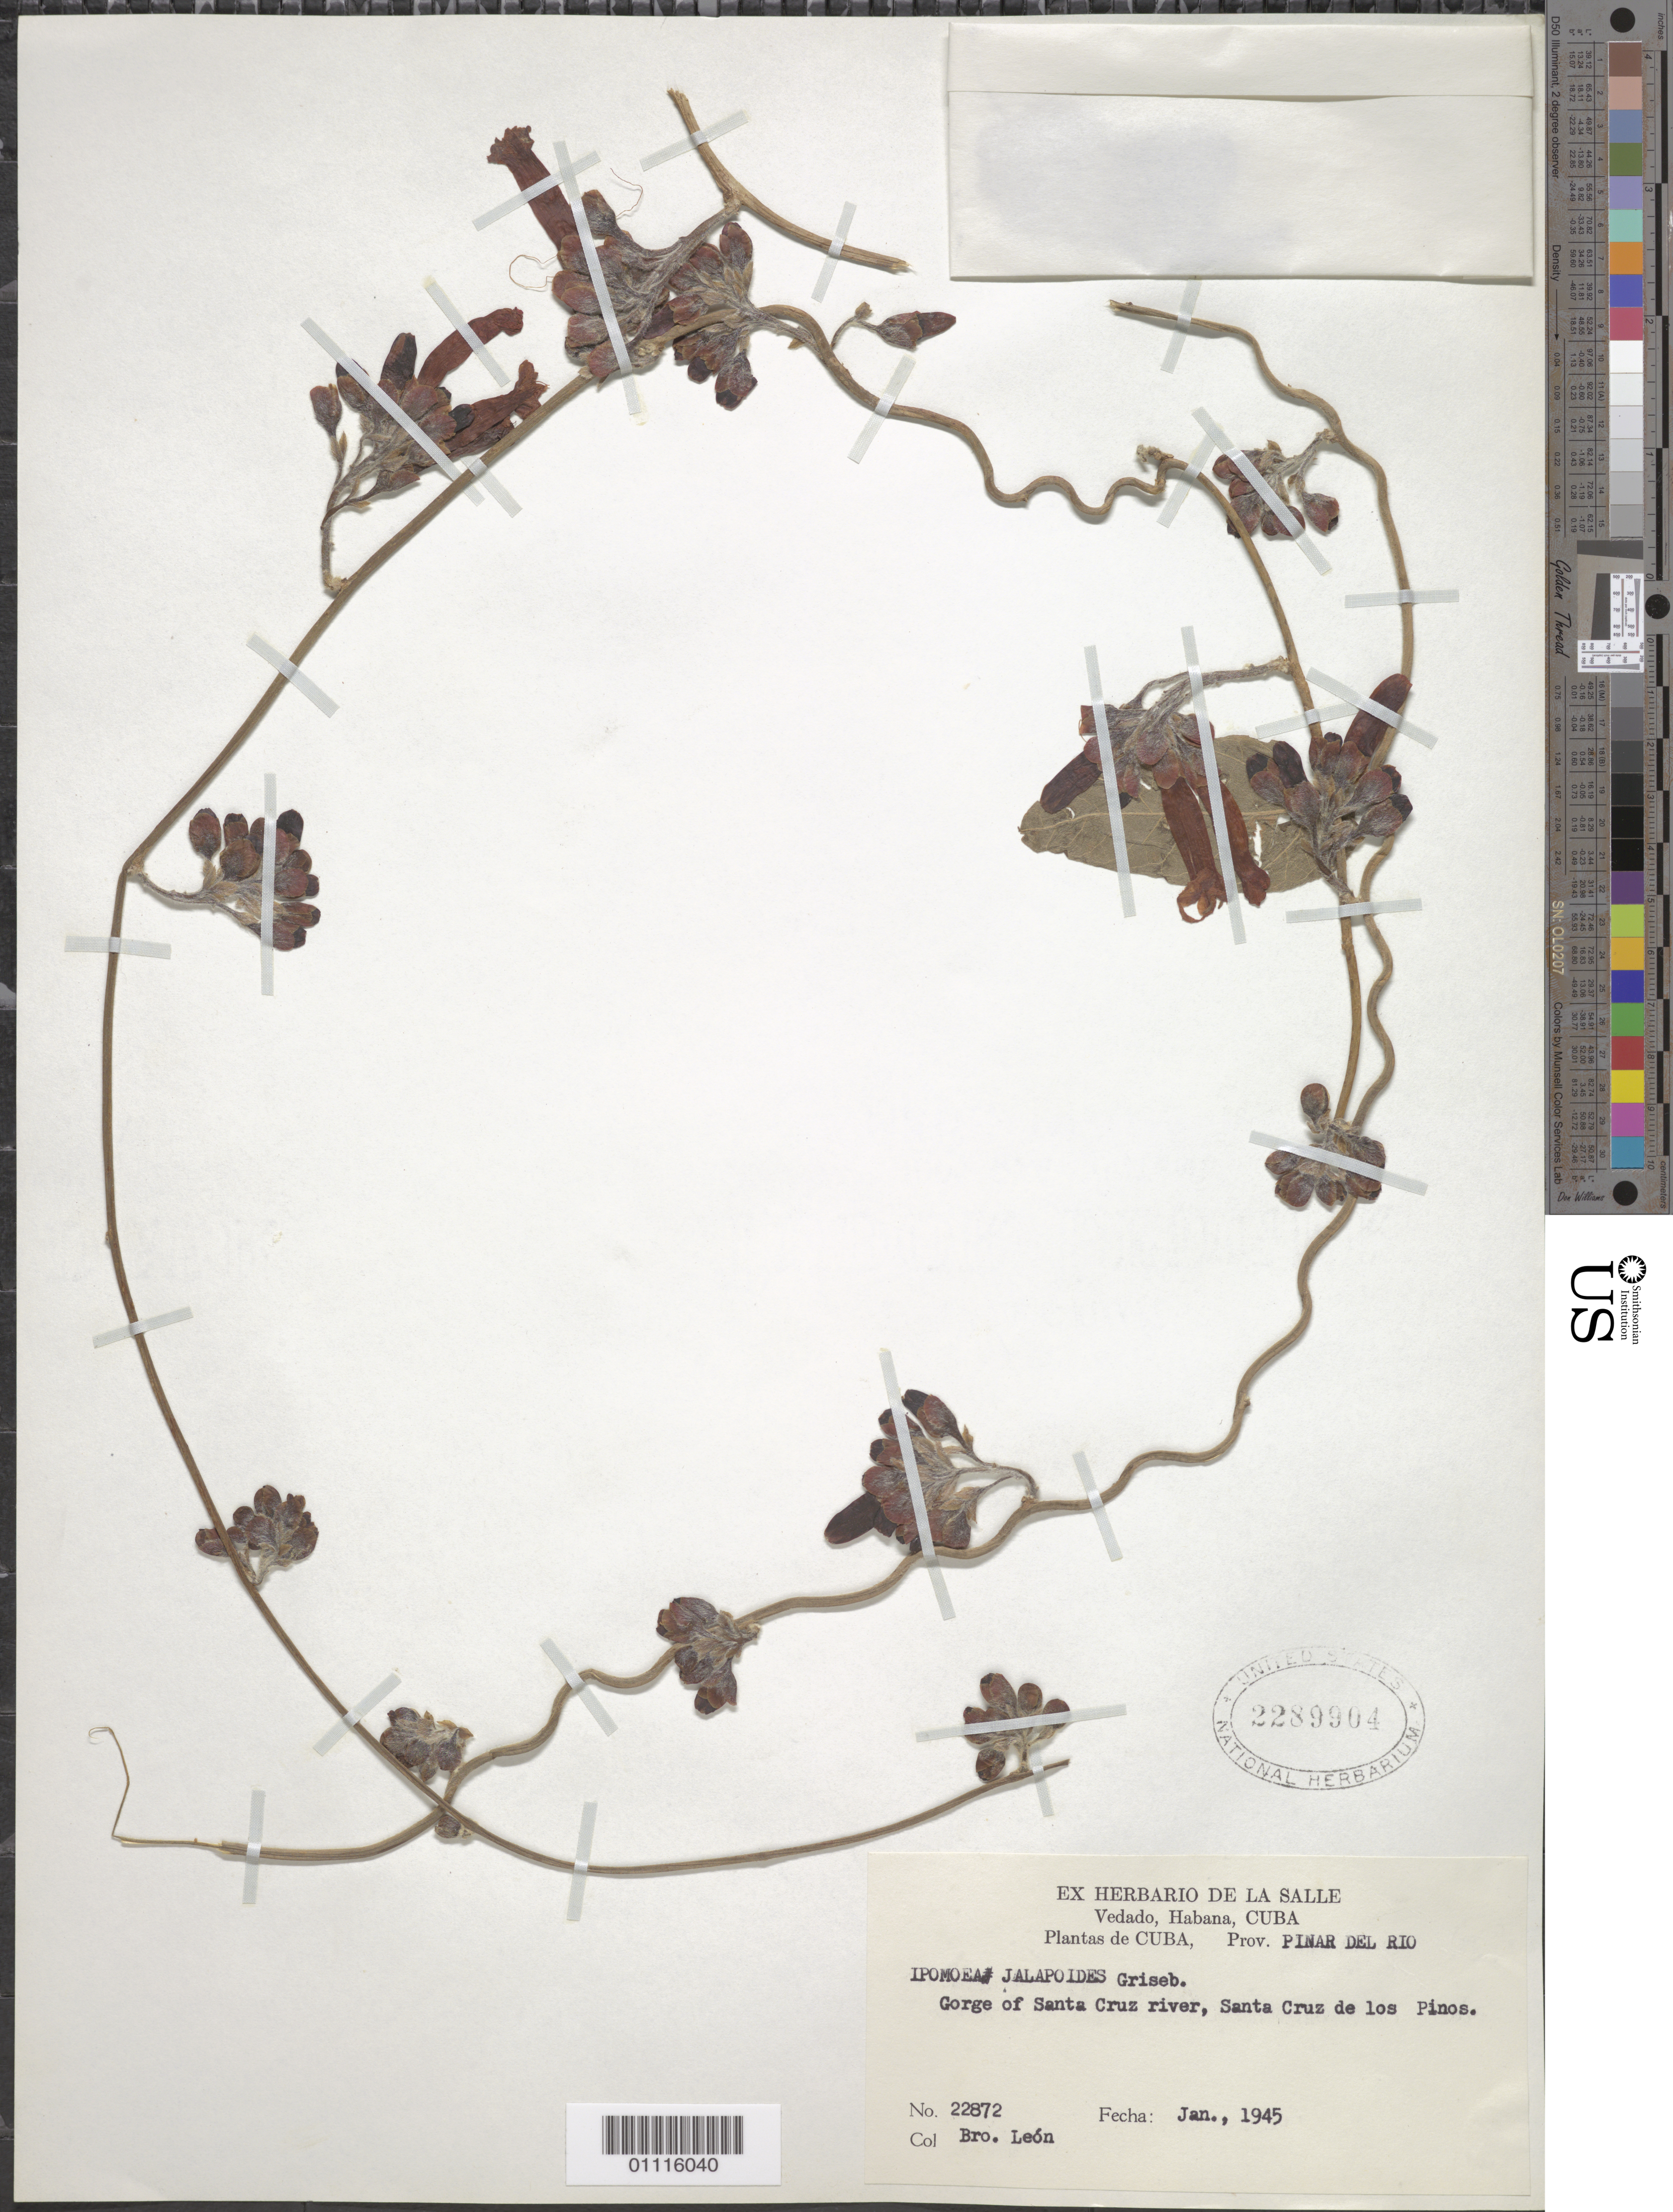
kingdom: Plantae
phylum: Tracheophyta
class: Magnoliopsida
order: Solanales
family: Convolvulaceae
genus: Ipomoea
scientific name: Ipomoea jalapoides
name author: Griseb.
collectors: Bro. León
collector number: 22872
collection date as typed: Jan 1945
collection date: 1945-01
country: Cuba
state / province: Pinar del Rio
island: Cuba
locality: Gorge of Santa Cruz river, Santa Cruz de los Pinos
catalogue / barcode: US 2289904